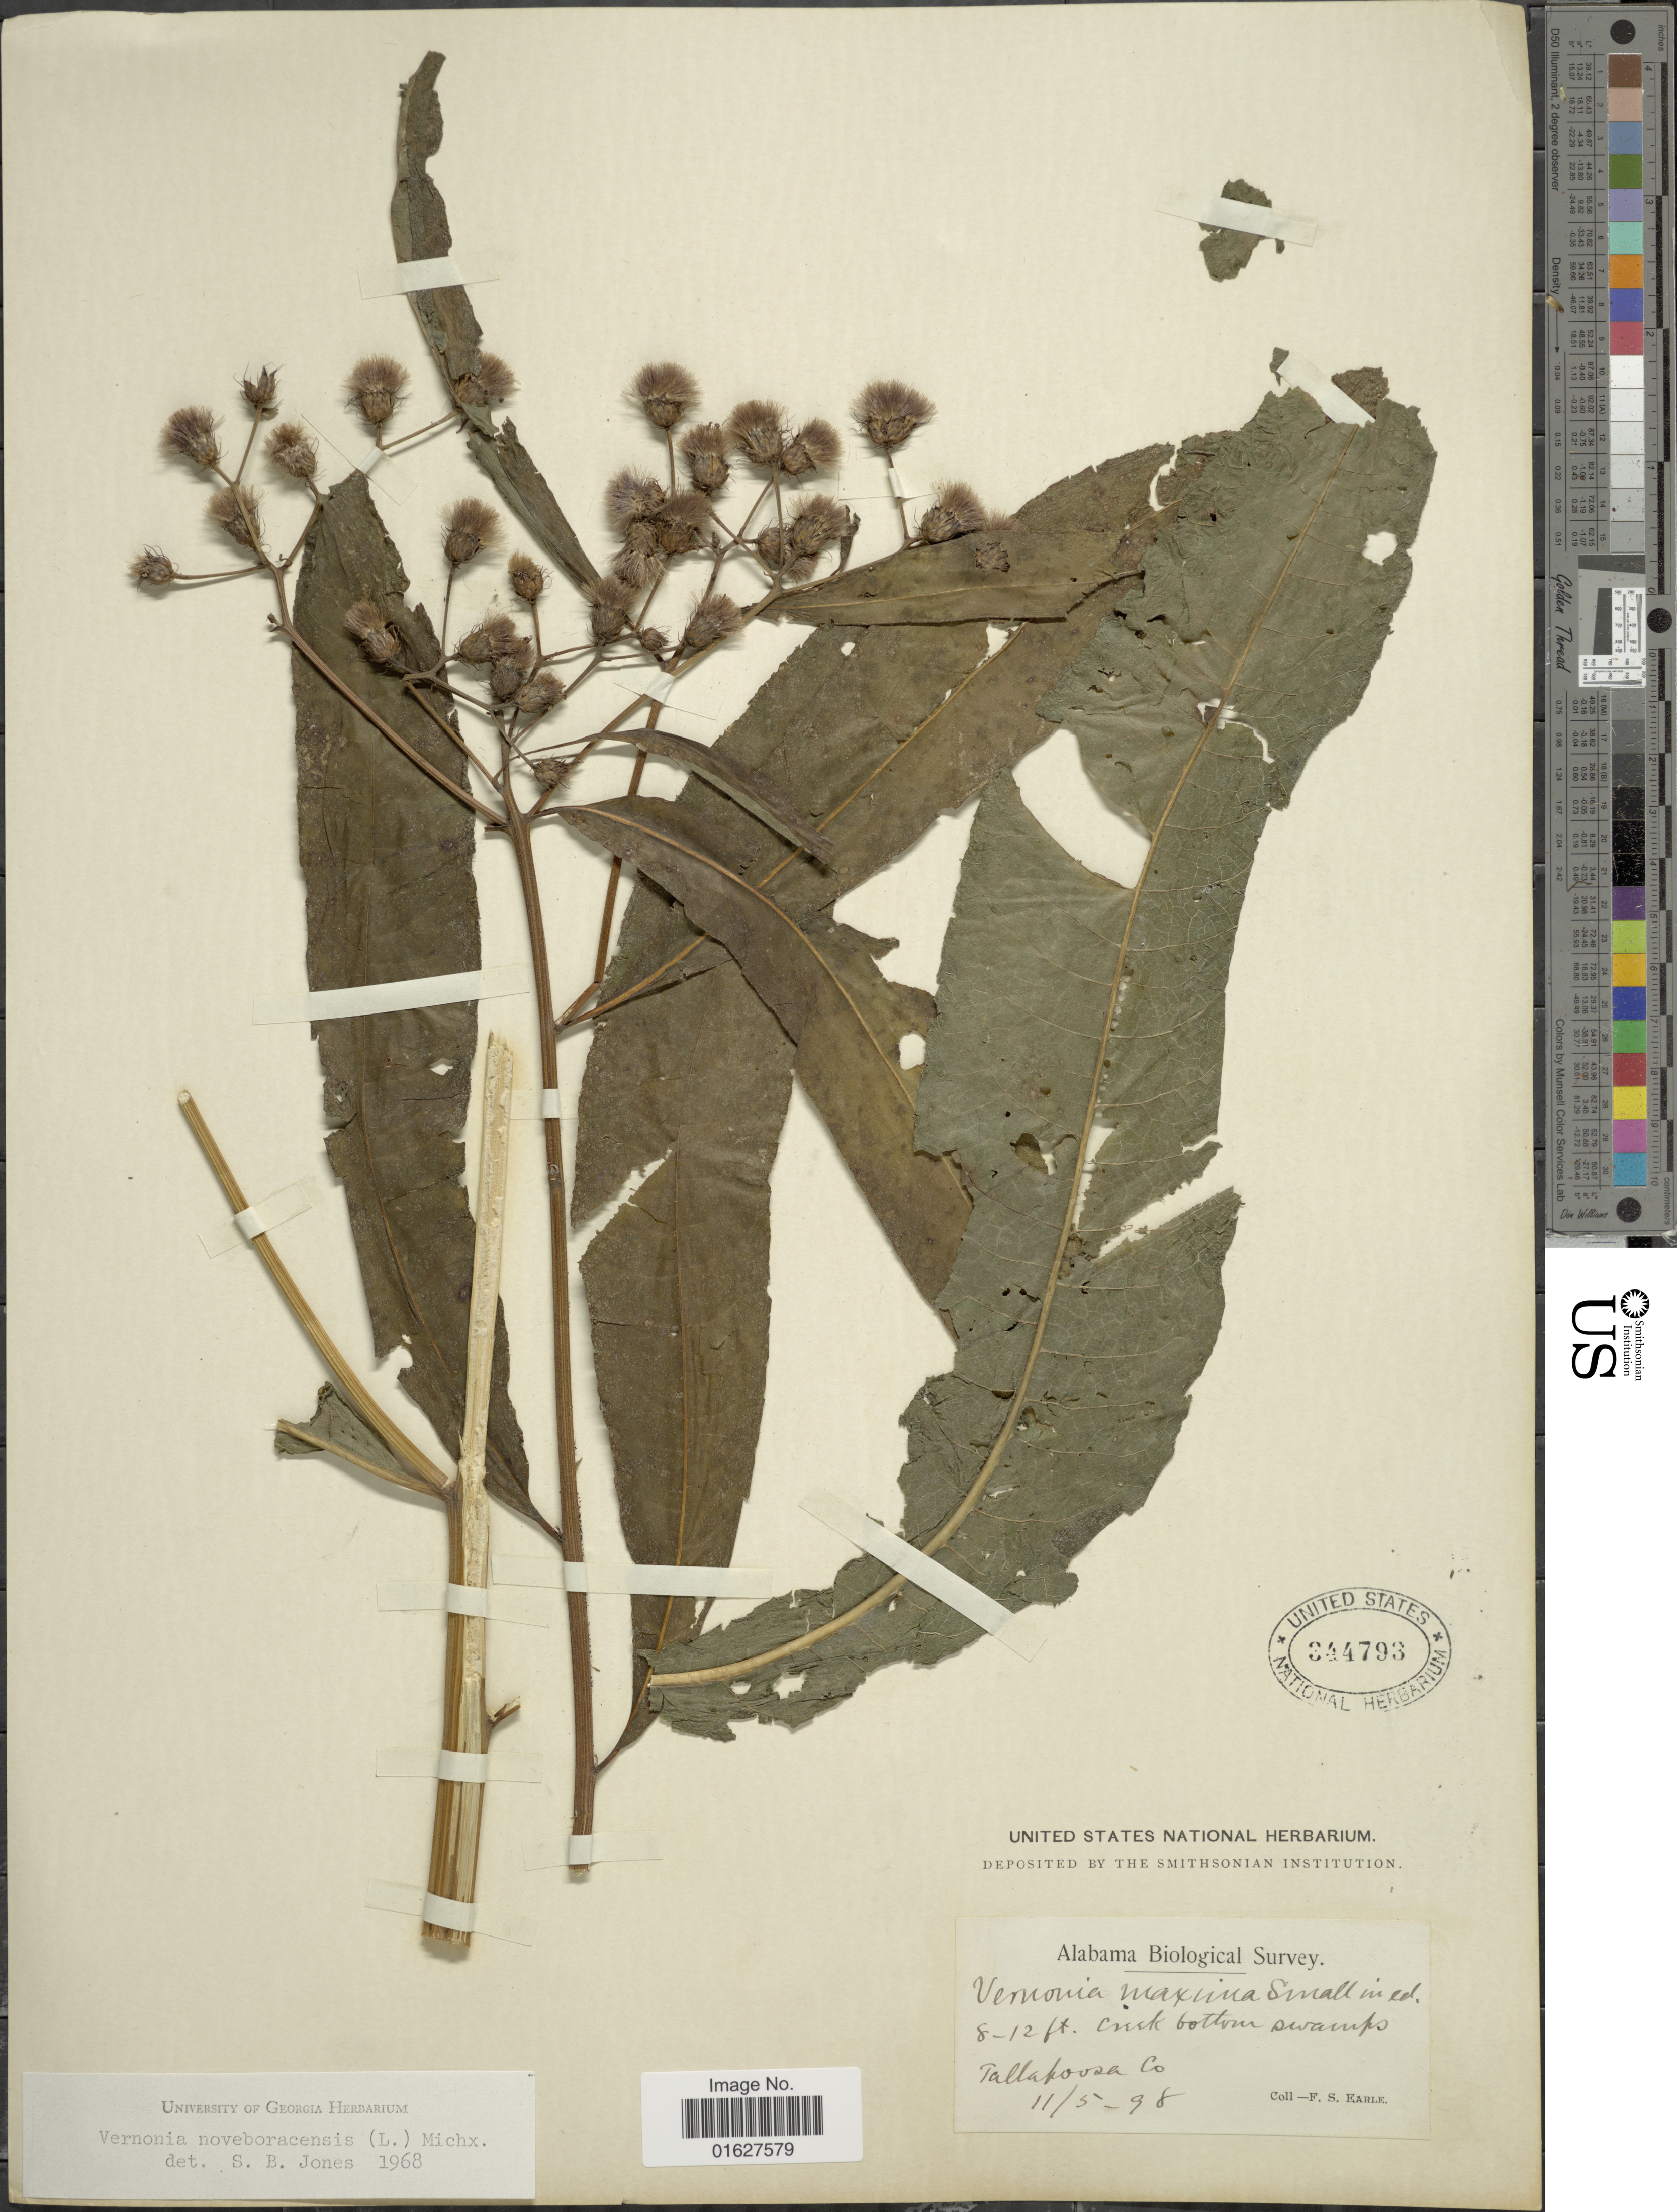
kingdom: Plantae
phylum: Tracheophyta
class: Magnoliopsida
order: Asterales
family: Asteraceae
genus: Vernonia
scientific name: Vernonia noveboracensis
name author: (L.) Michx.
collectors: F. S. Earle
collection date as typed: Transcribed d/m/y: 5/11/98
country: United States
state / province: Alabama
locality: Creek bottom swamp. Tallapoosa Co.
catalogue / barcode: US 344793